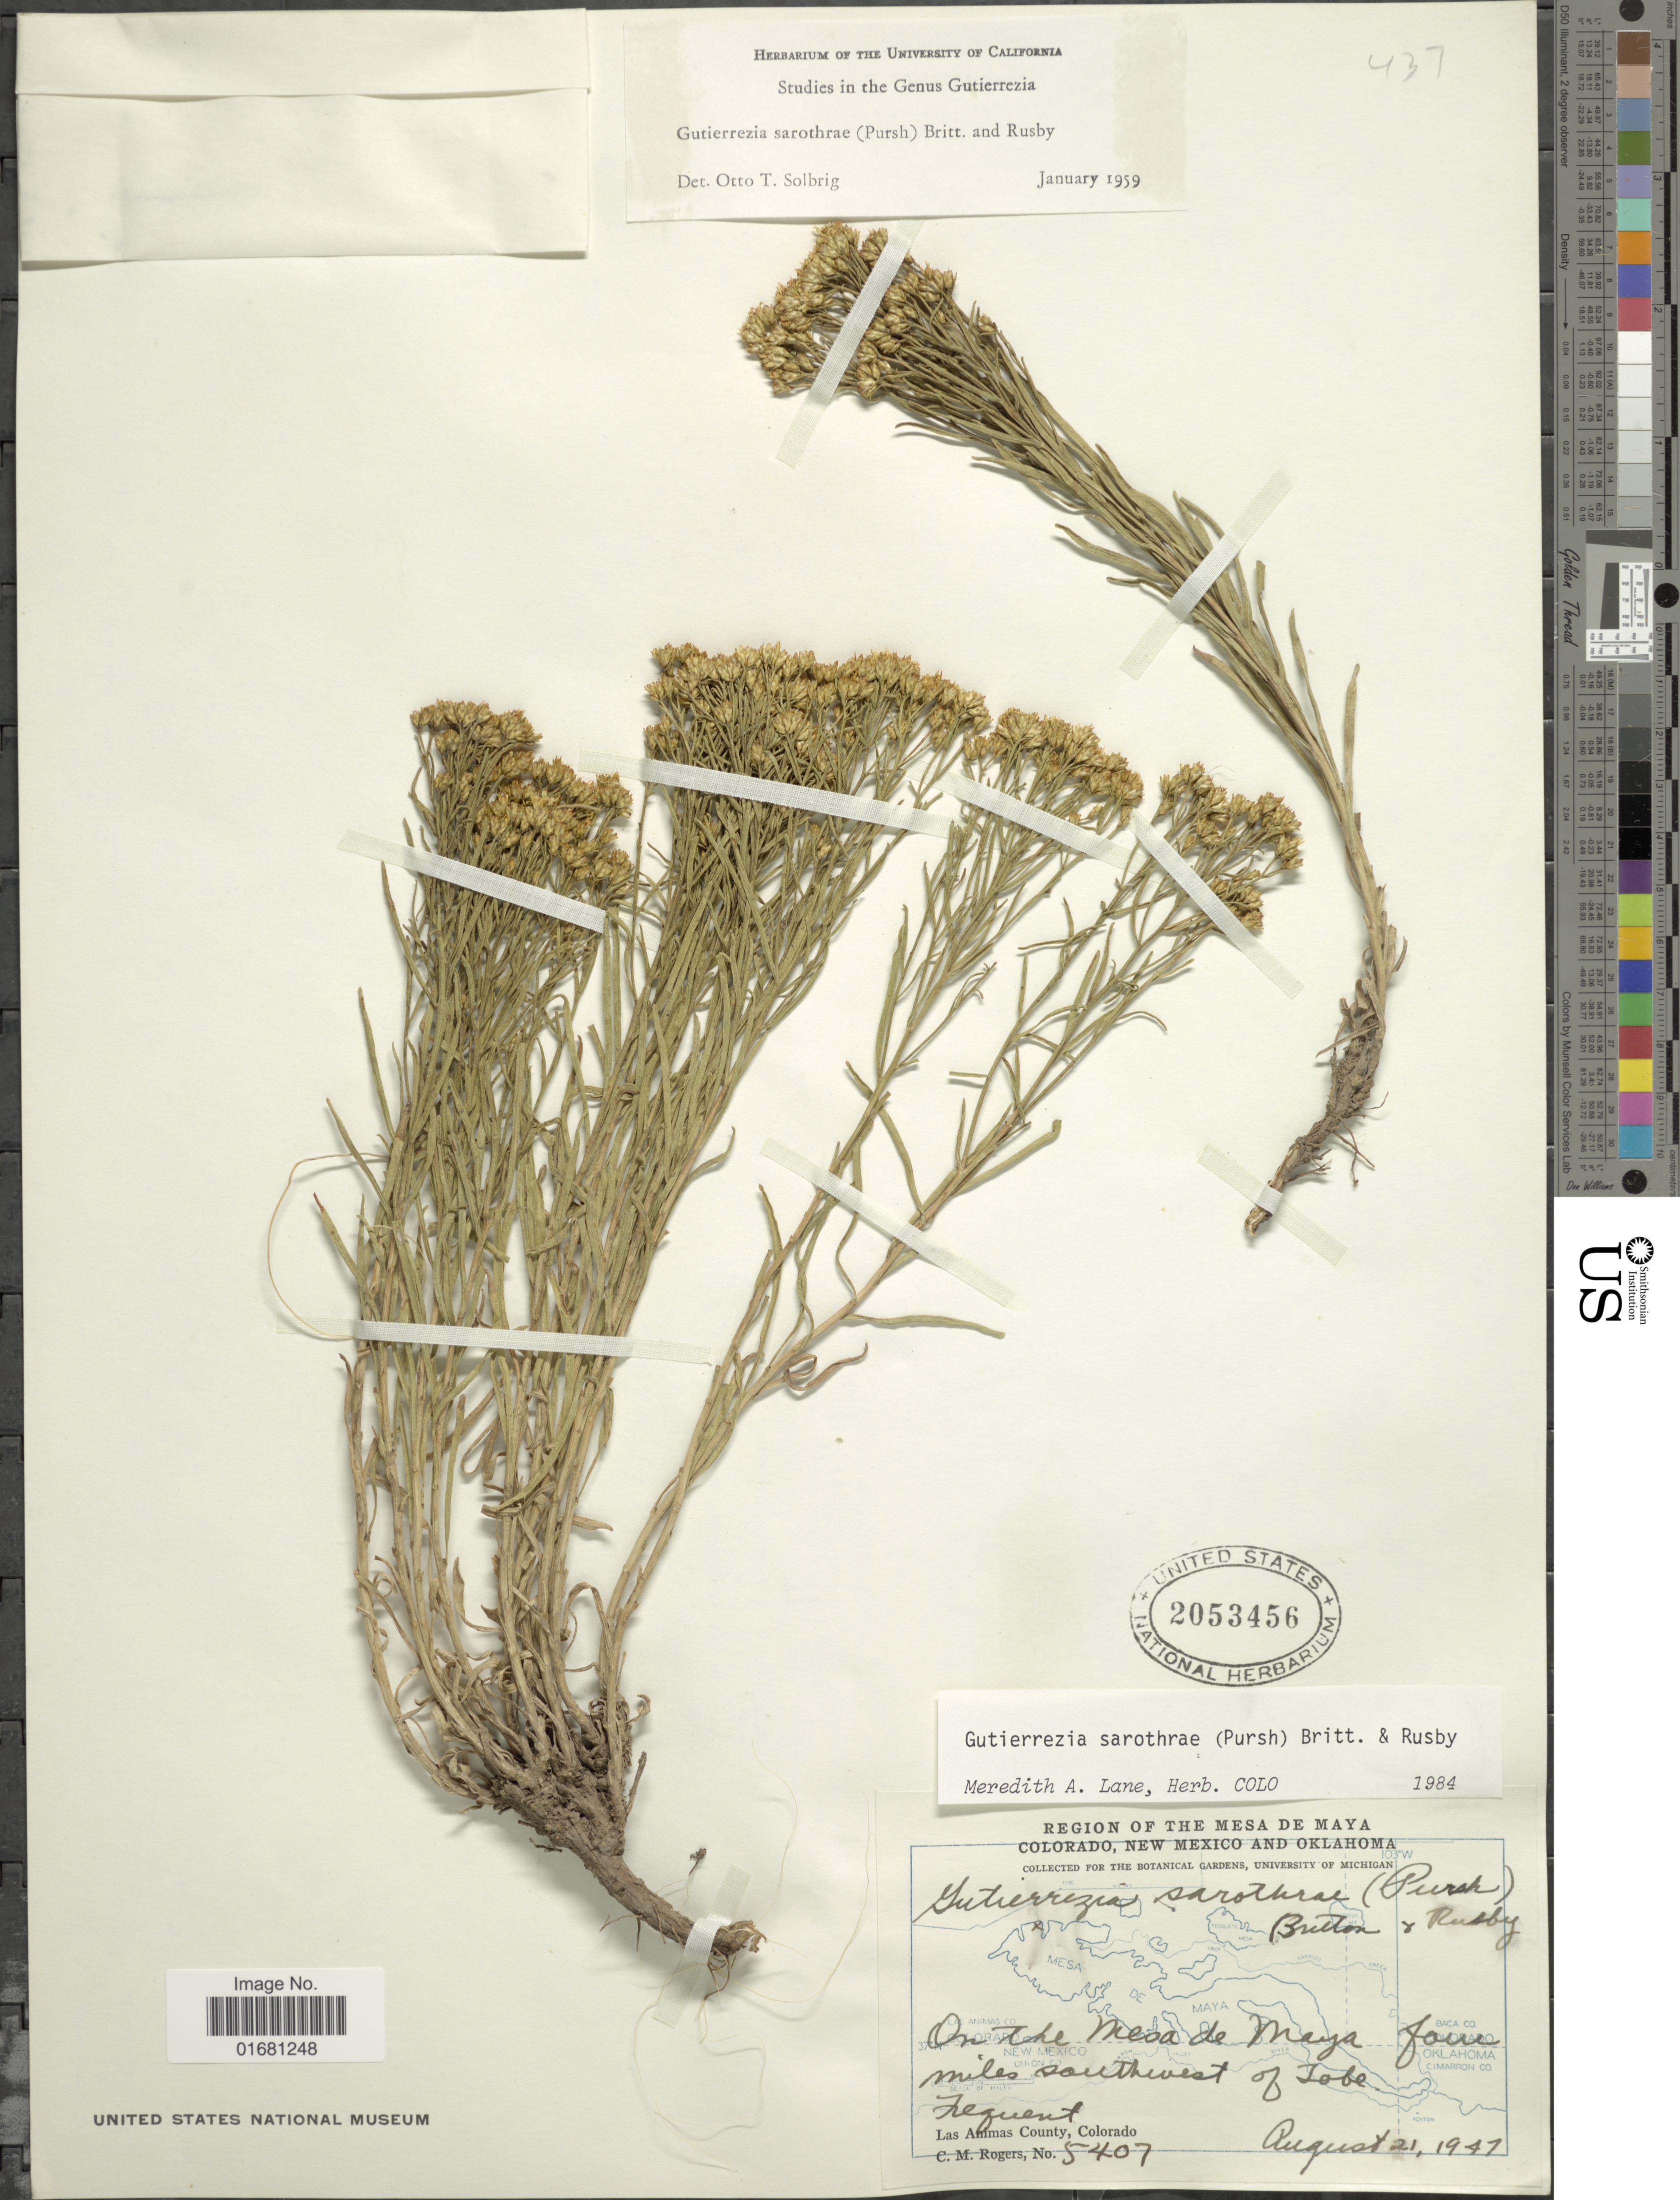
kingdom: Plantae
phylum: Tracheophyta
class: Magnoliopsida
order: Asterales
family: Asteraceae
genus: Gutierrezia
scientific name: Gutierrezia sarothrae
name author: (Pursh) Britton & Rusby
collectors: C. M. Rogers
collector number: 5407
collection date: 1947-08-21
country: United States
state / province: Colorado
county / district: Las Animas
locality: On the Mesa de Maya, four miles southwest of Tobe, Las Animas County, Colorado.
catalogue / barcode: US 2053456